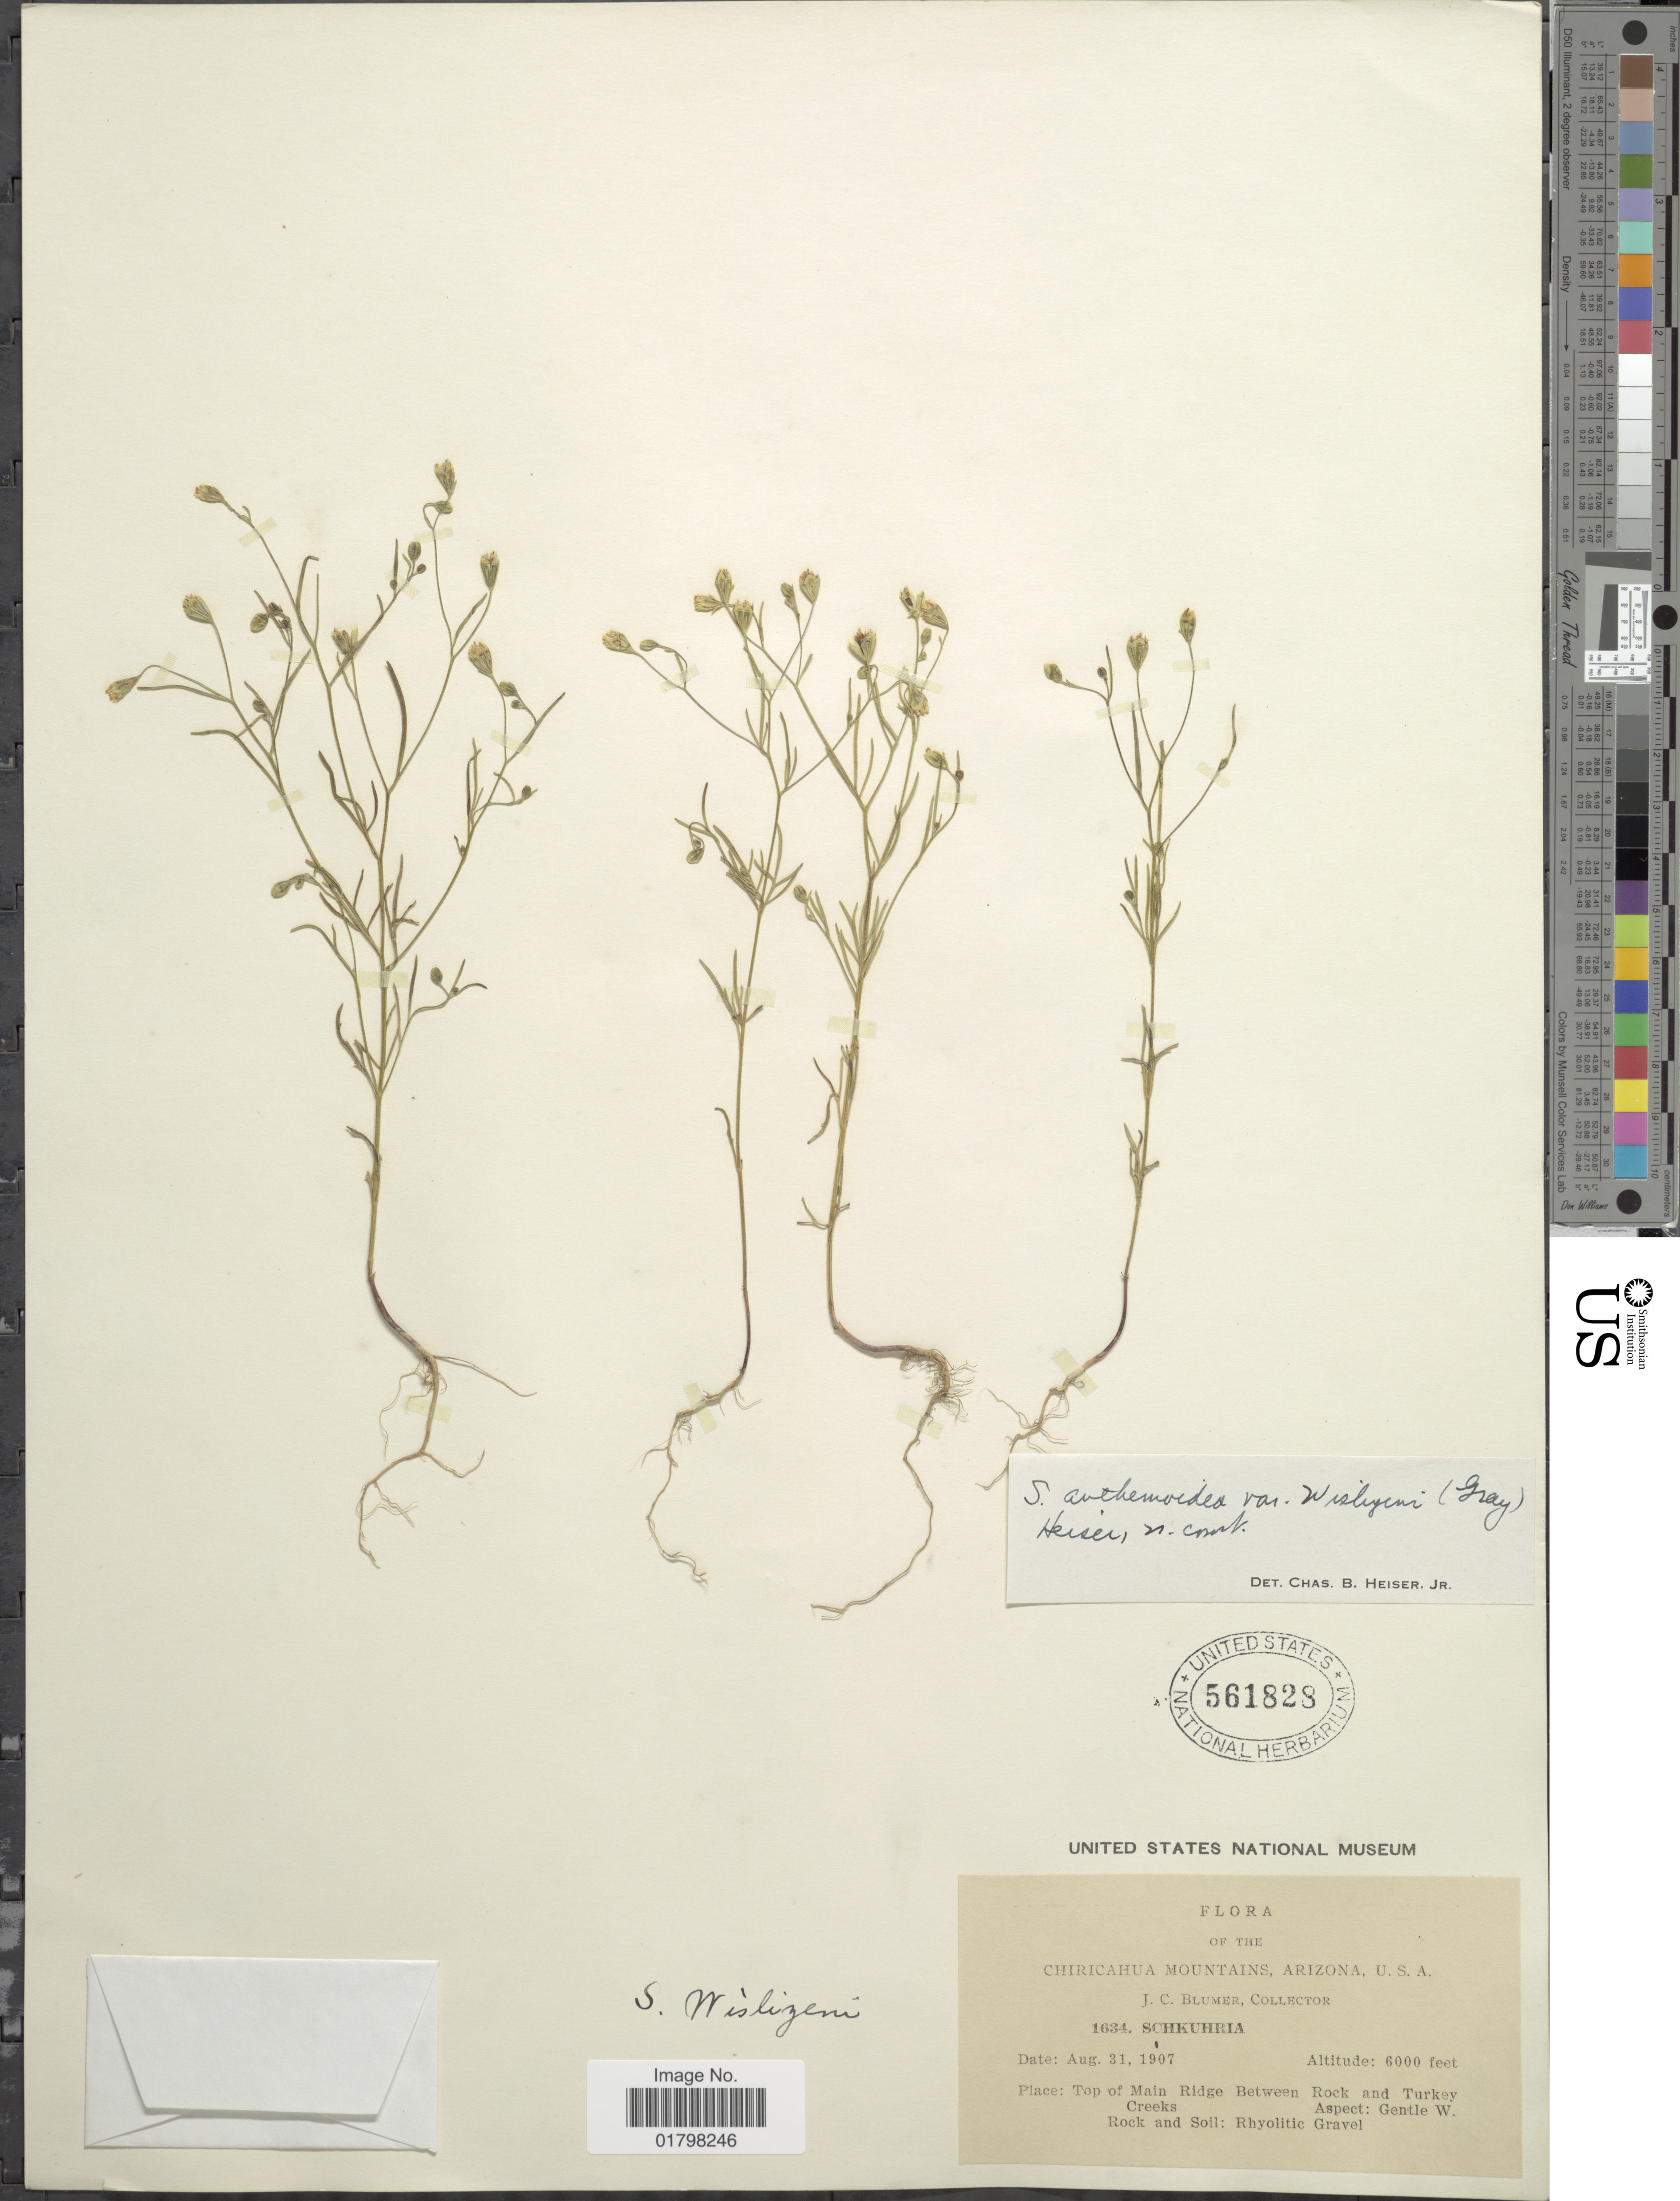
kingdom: Plantae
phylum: Tracheophyta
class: Magnoliopsida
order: Asterales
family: Asteraceae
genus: Schkuhria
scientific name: Schkuhria wislizeni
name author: A. Gray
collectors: J. C. Blumer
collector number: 1634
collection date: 1907-08-31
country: United States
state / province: Arizona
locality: Chiricahua Mountains, Arizona, U.S.A. Top of Main Ridge. Between Rock and Turkey Creeks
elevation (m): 1829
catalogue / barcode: US 561828